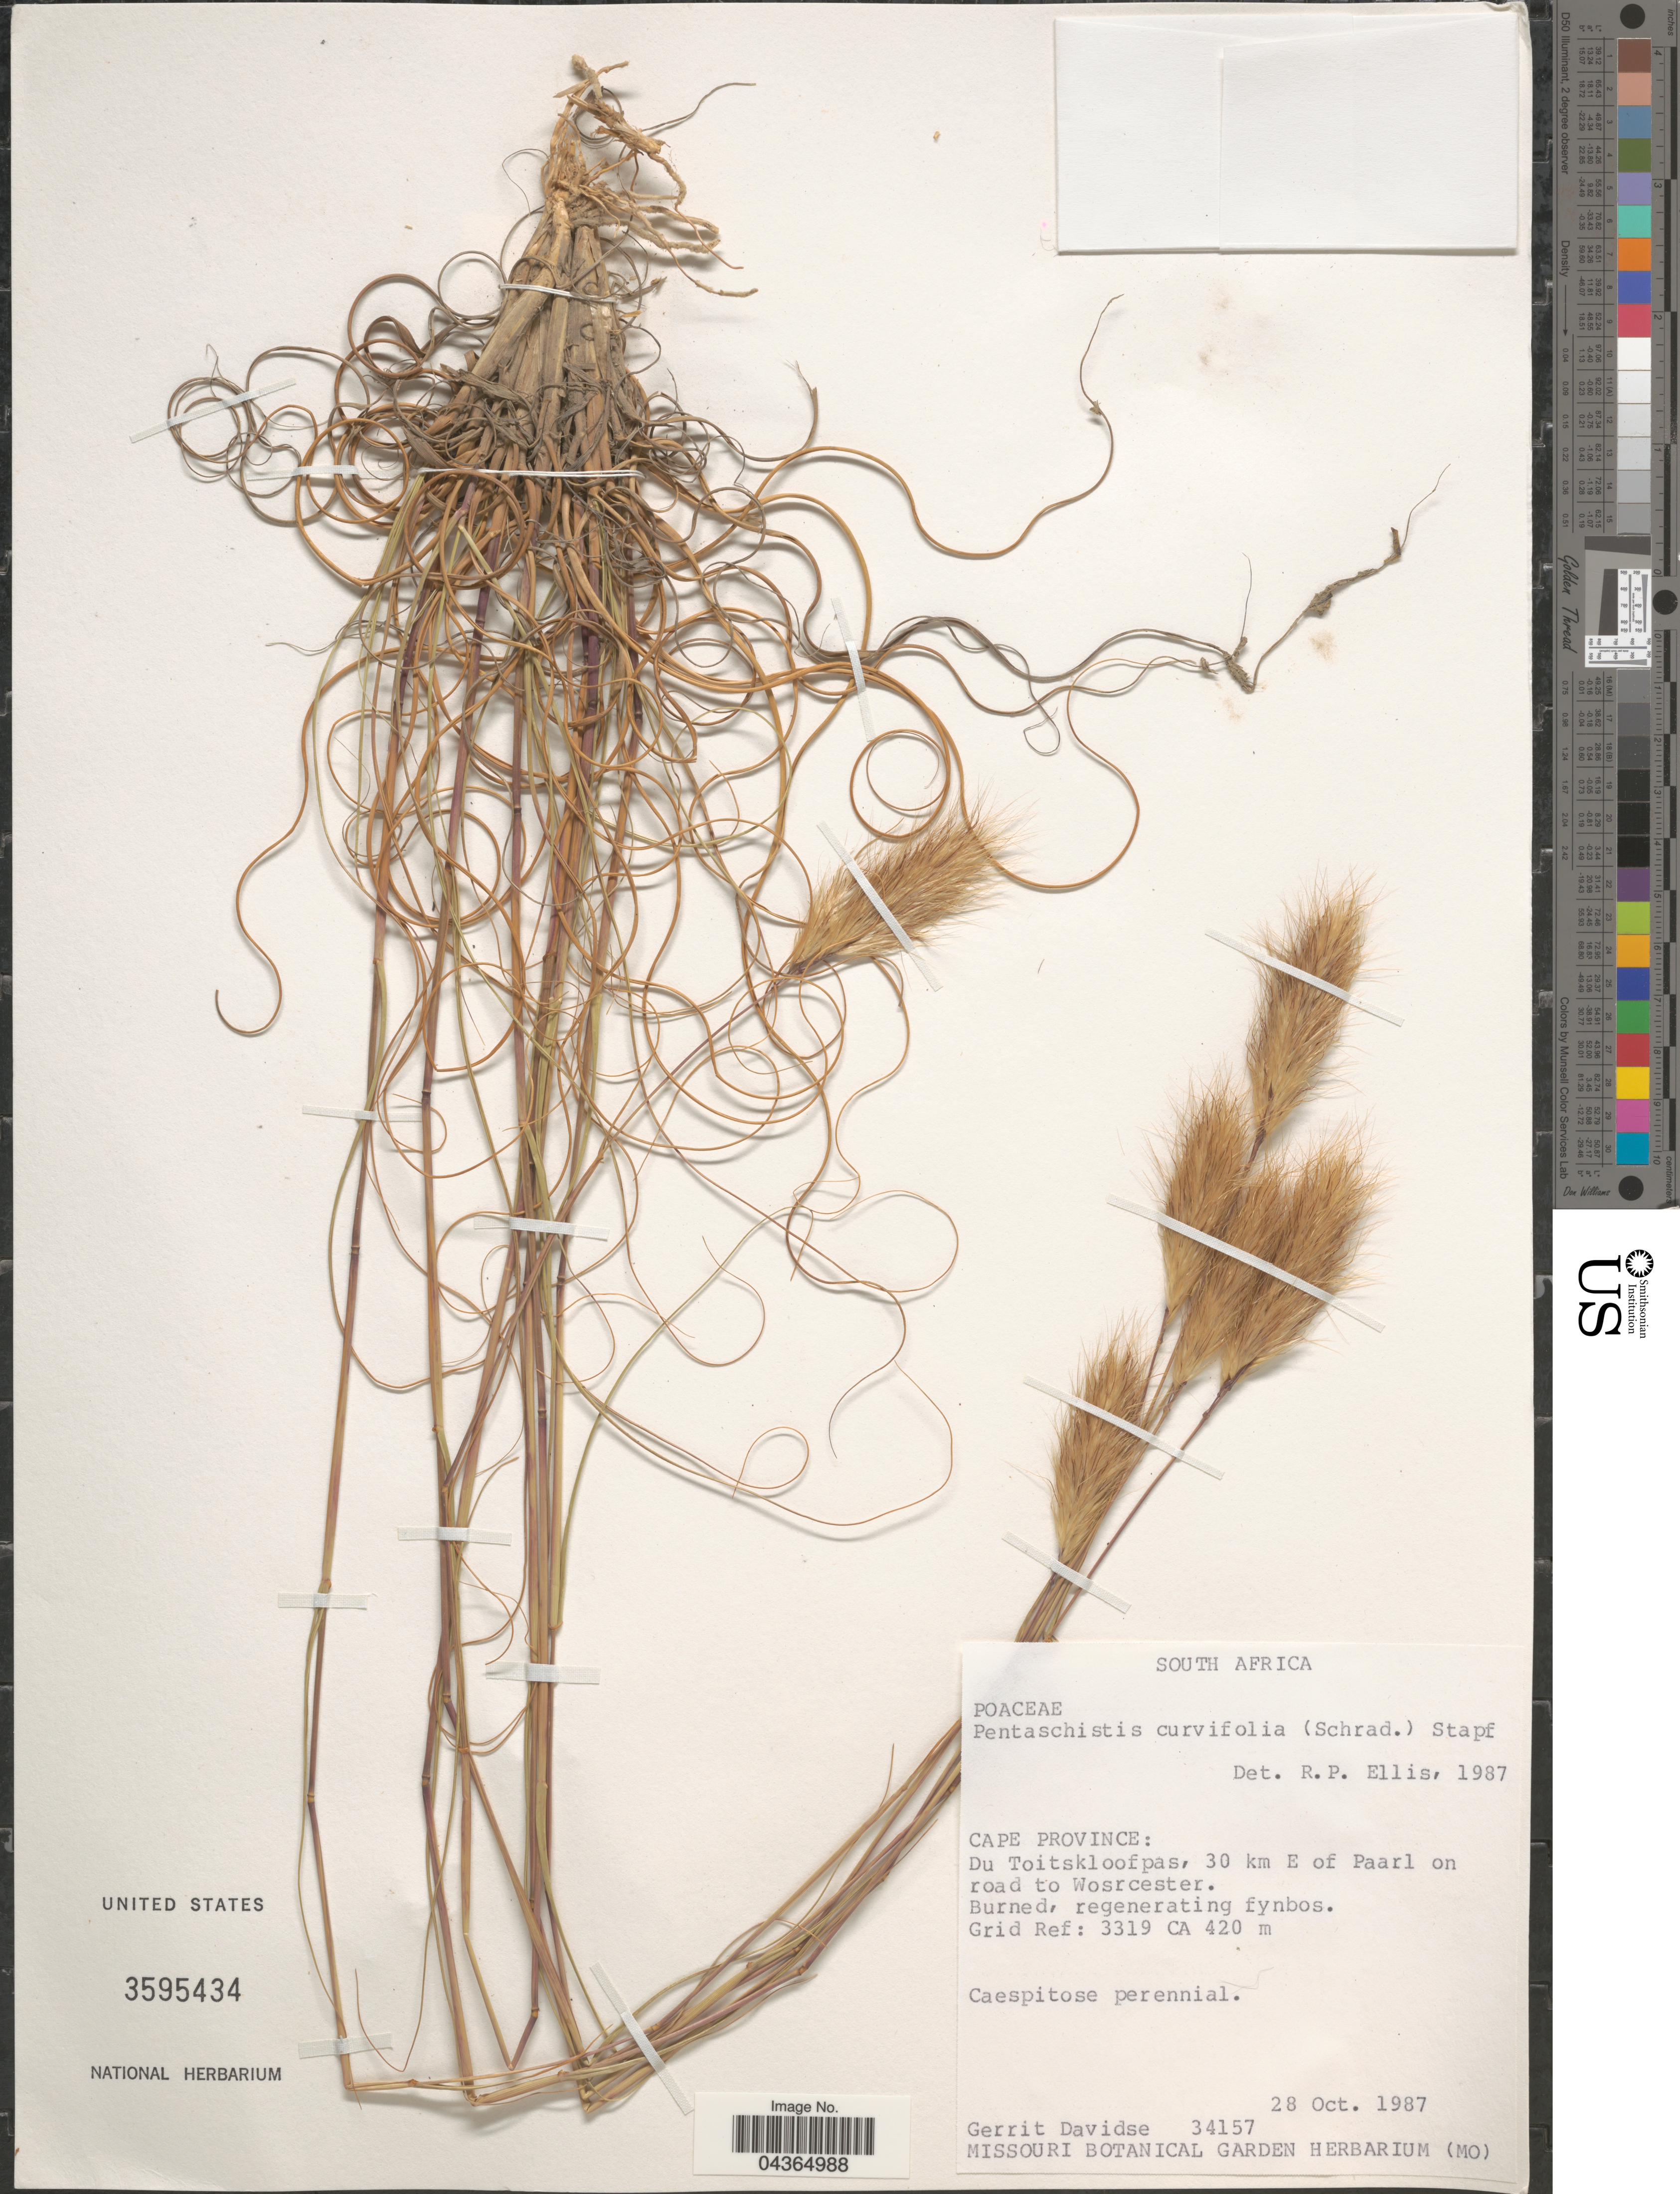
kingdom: Plantae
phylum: Tracheophyta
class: Liliopsida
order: Poales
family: Poaceae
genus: Pentameris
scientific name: Pentameris curvifolia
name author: (Schrad.) Steud.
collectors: G. Davidse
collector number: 34157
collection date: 1987-10-28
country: South Africa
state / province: Western Cape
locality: Du Toitskloofpas, 30 km E of Paarl on road to Wosrcester. Grid Ref: 3319 CA.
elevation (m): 420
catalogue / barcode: US 3595434